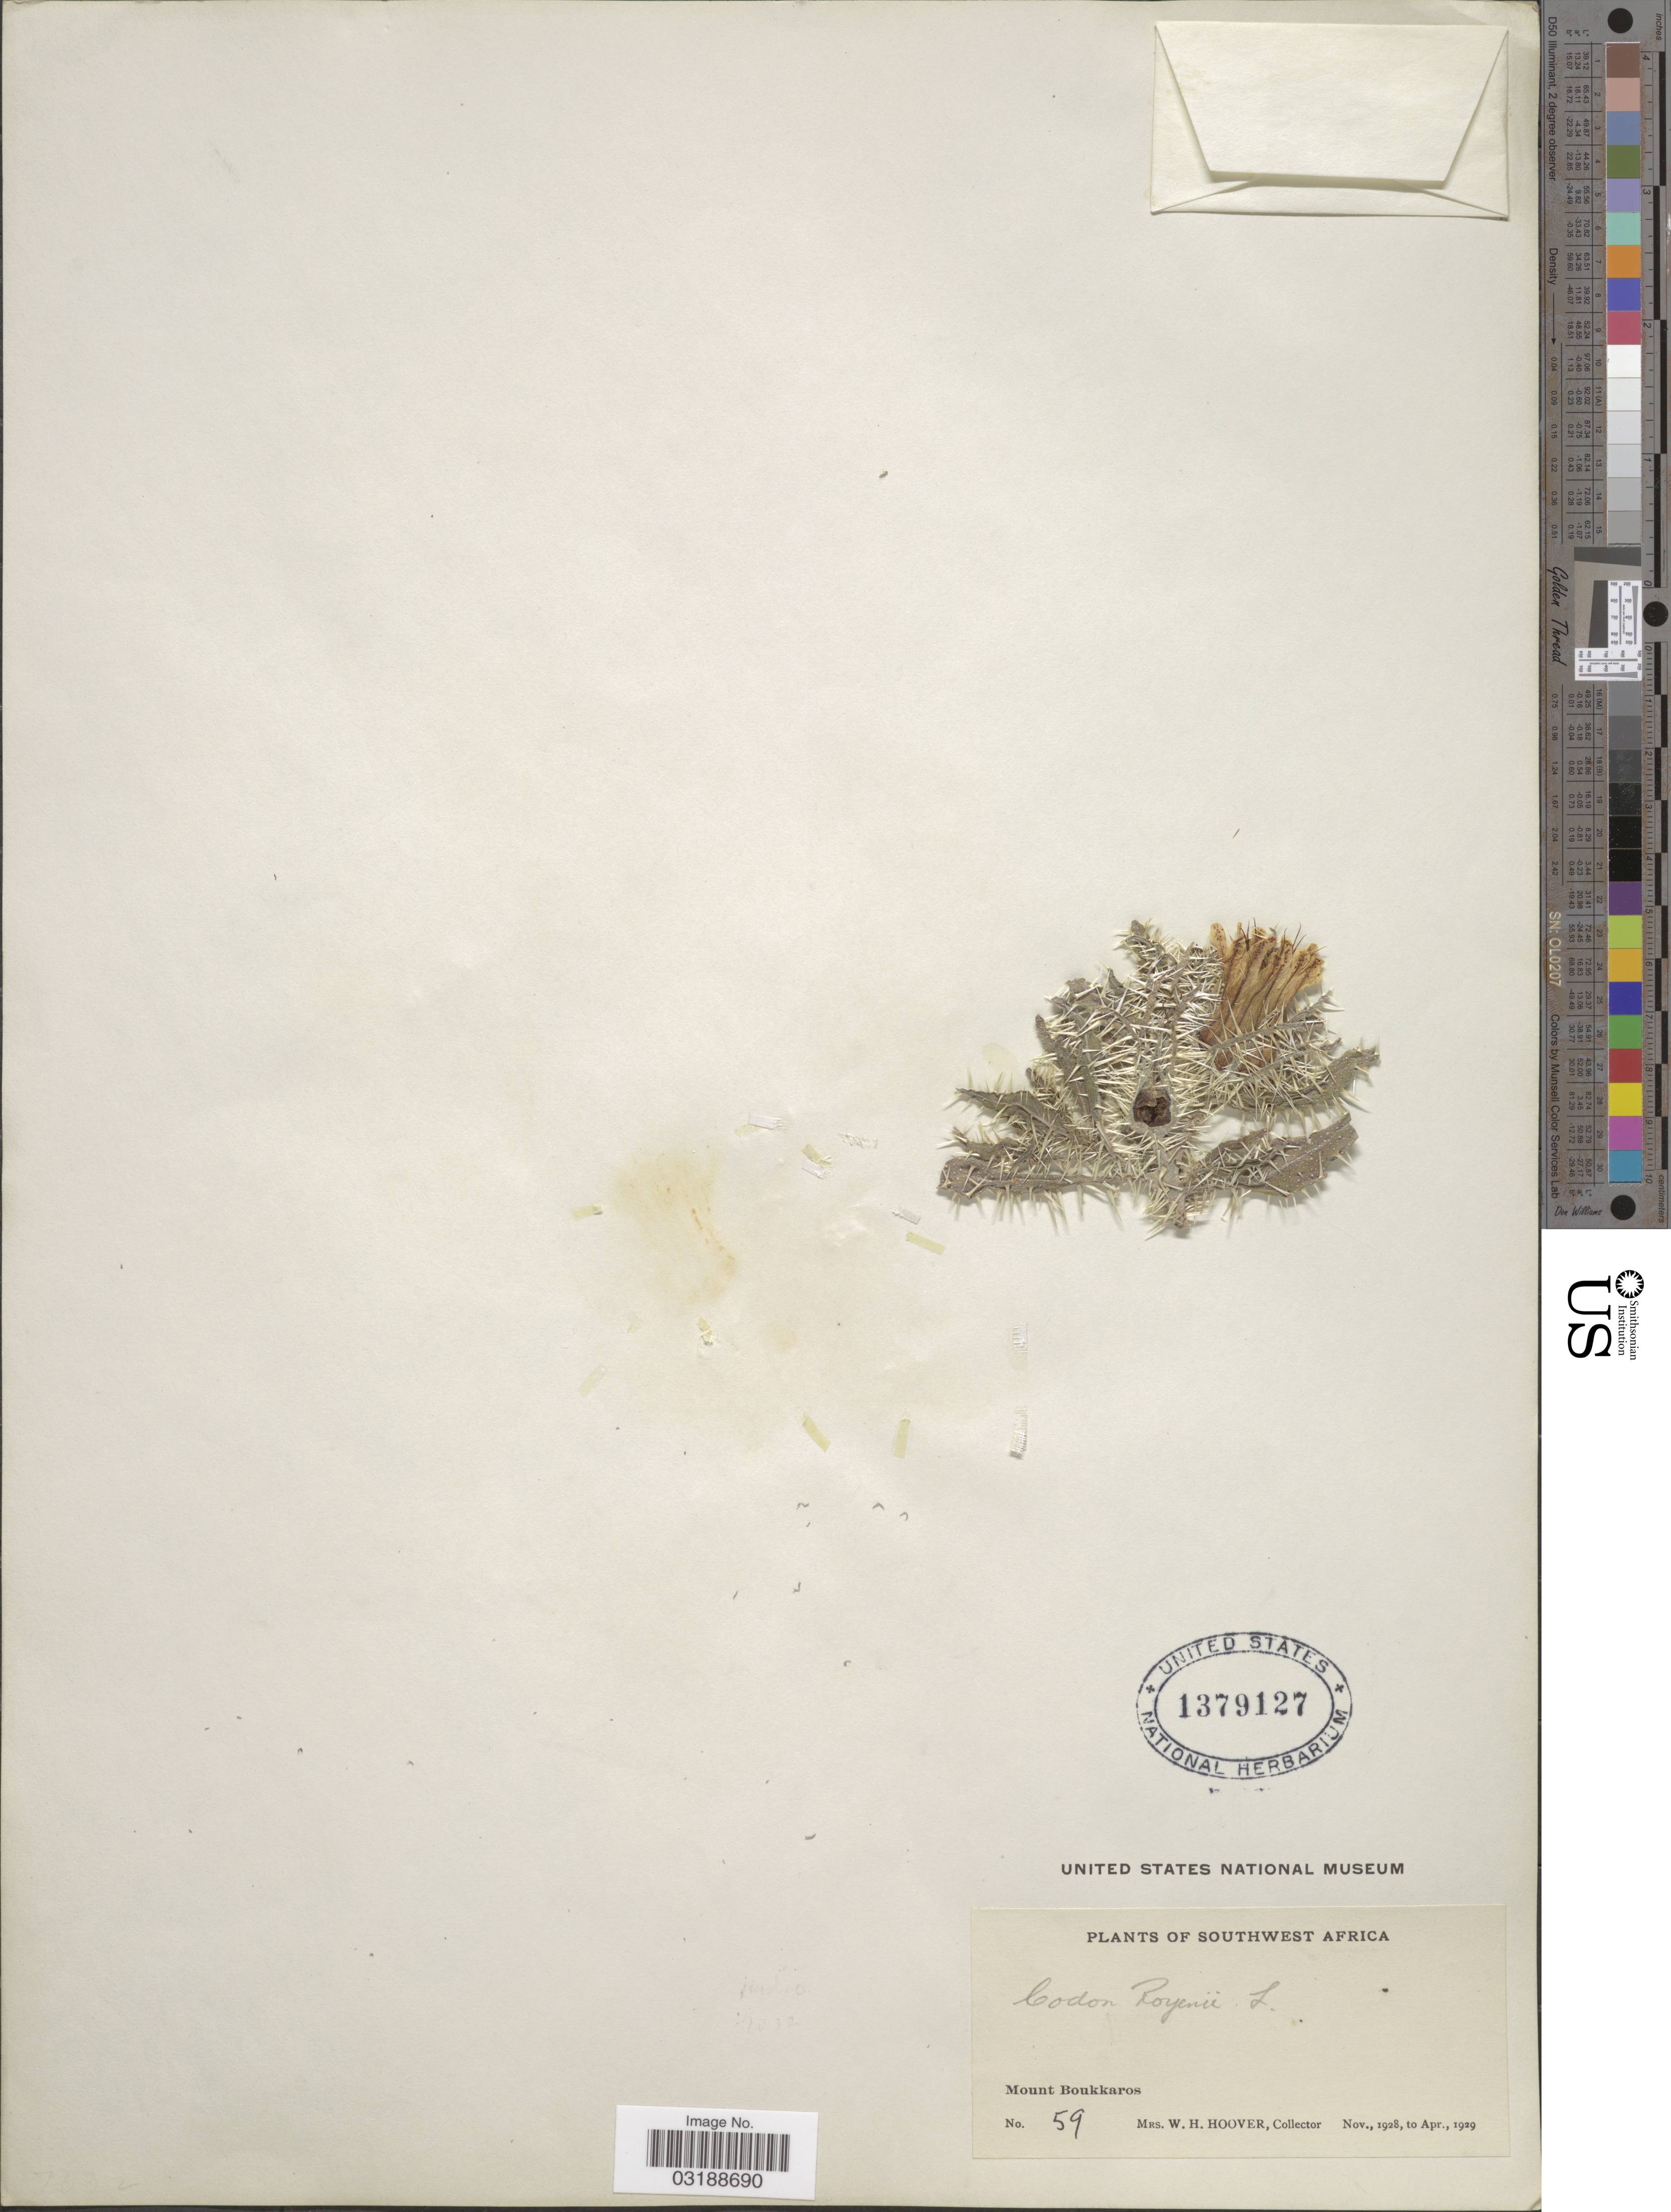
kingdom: Plantae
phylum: Tracheophyta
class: Magnoliopsida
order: Boraginales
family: Codonaceae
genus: Codon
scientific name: Codon royenii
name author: L.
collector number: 59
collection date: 1928-11/1929-04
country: Namibia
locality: Southwest Africa. Mount Boukkaros.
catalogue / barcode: US 1379127